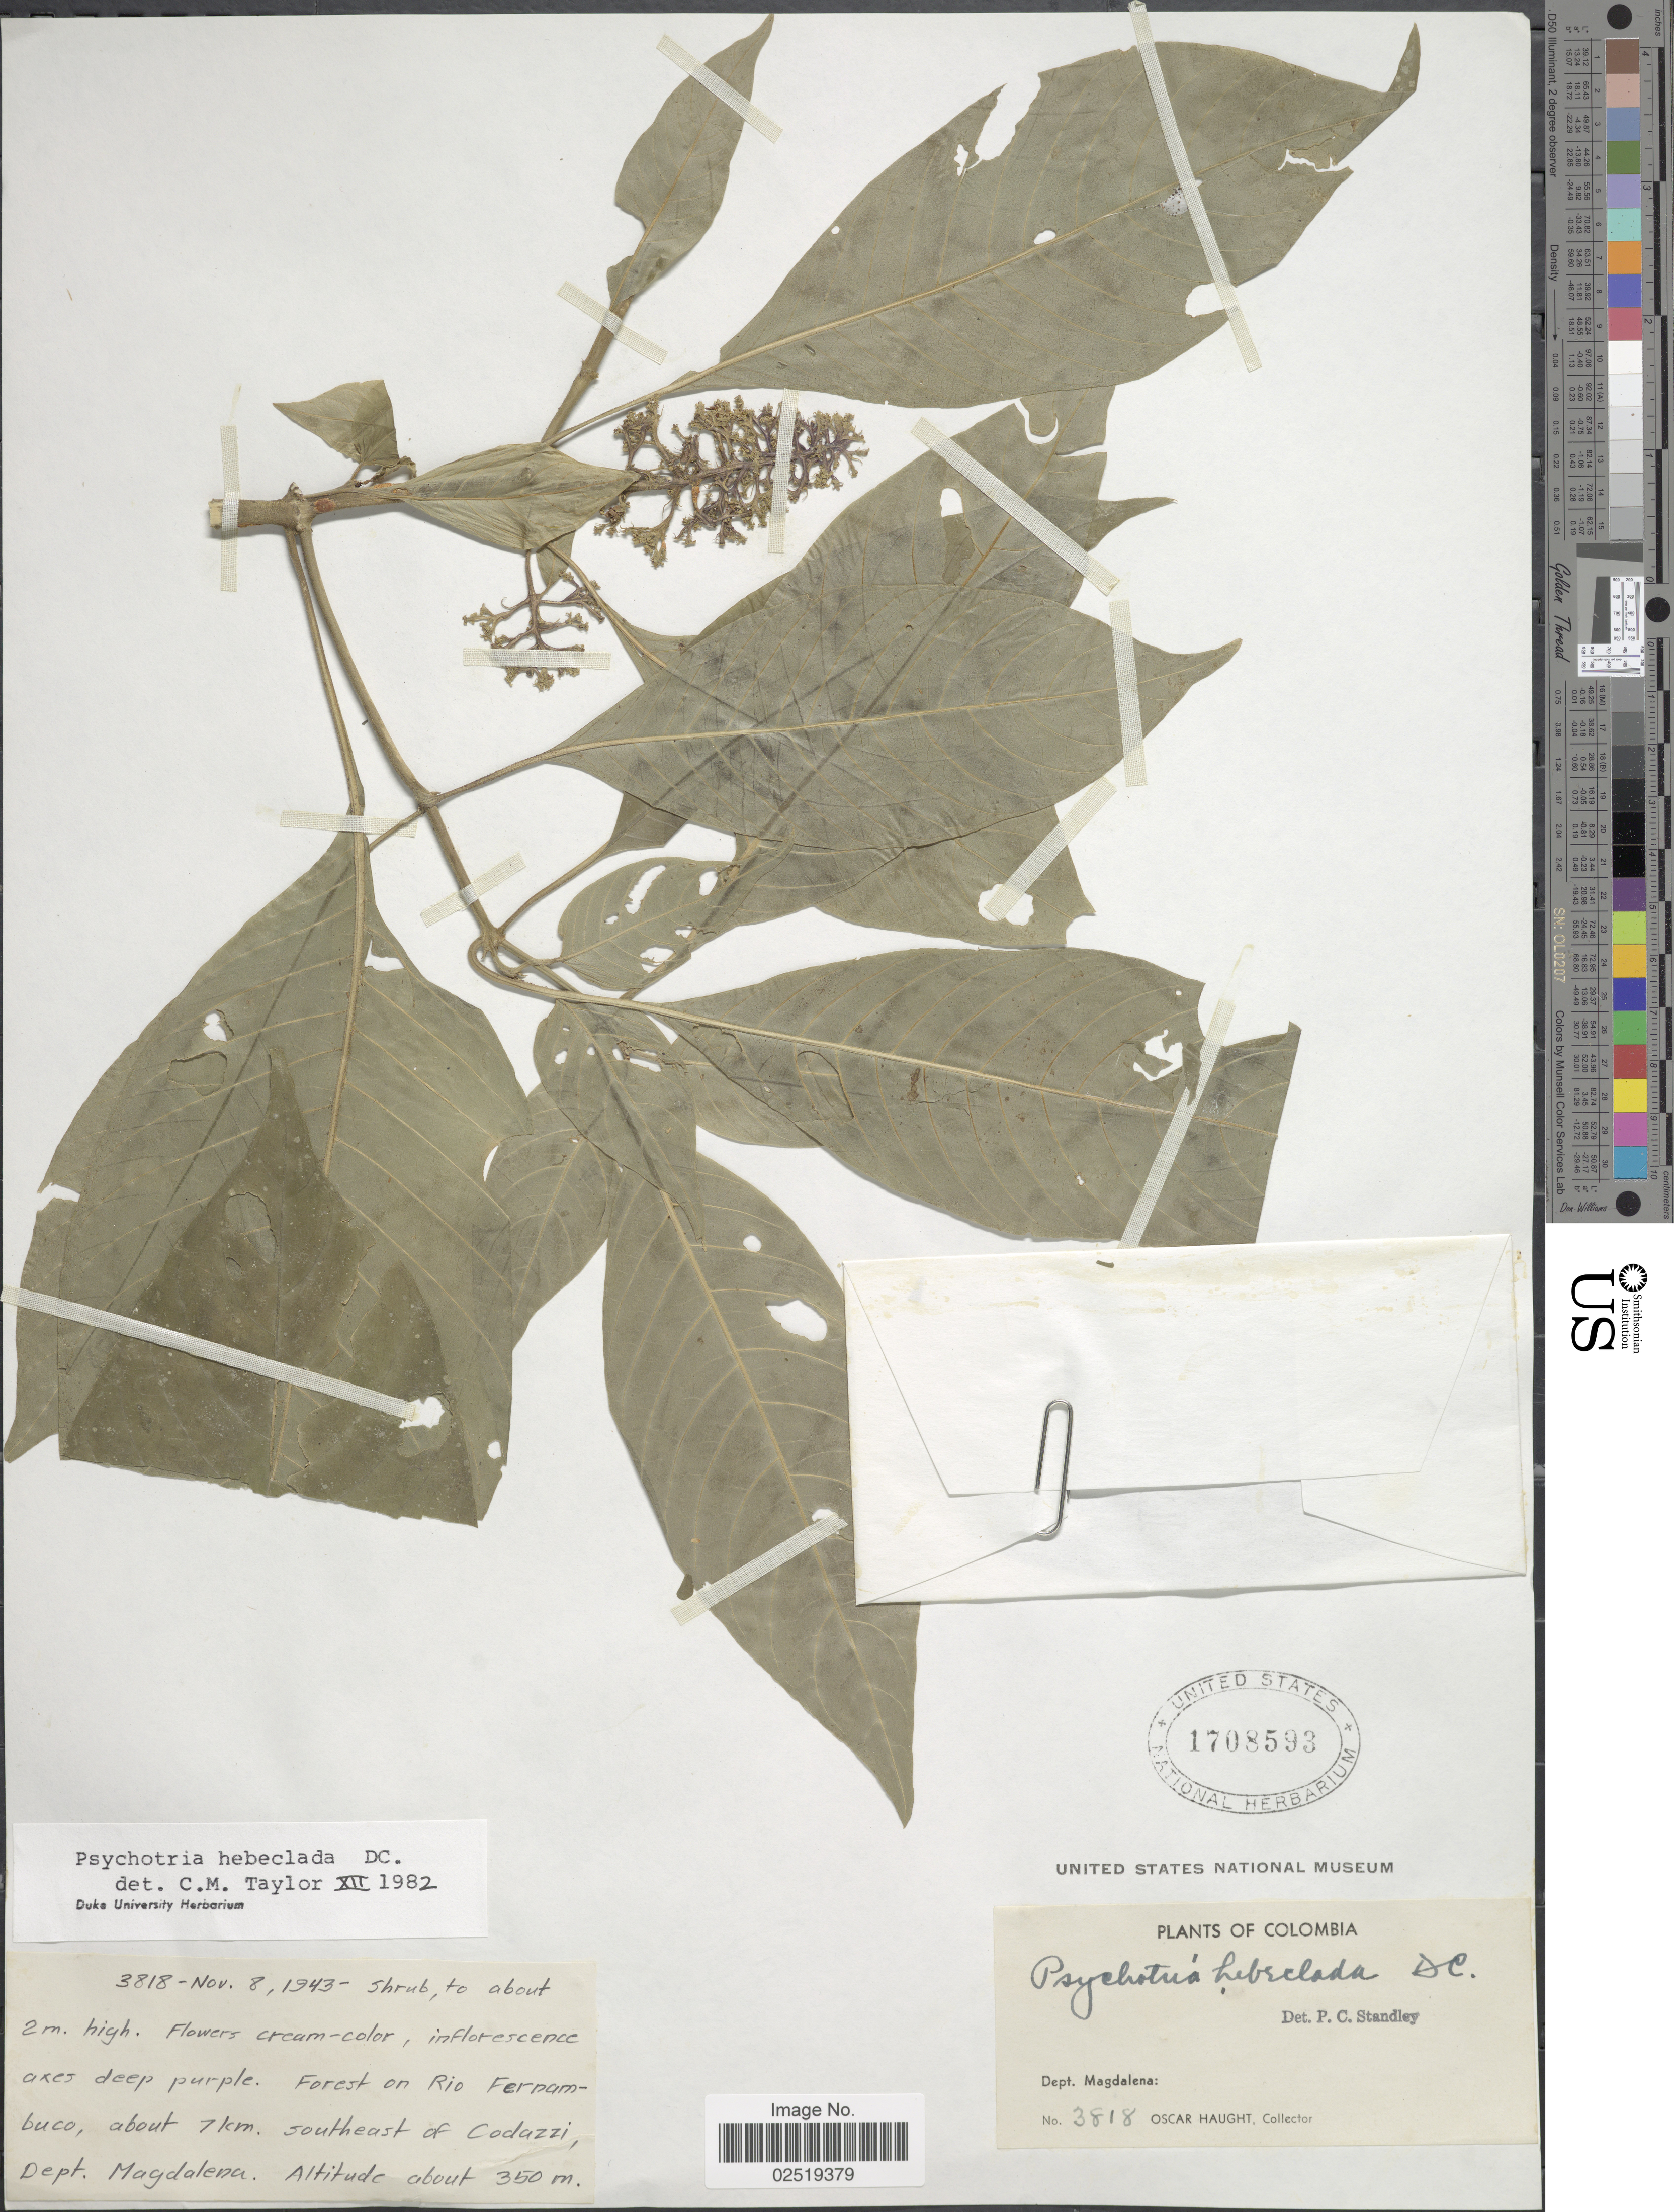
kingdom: Plantae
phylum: Tracheophyta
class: Magnoliopsida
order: Gentianales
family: Rubiaceae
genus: Psychotria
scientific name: Psychotria hebeclada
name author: DC.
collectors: O. L. Haught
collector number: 3818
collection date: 1943-11-08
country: Colombia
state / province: Magdalena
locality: Forst on Rio Pernambuco, about 7 km. southeast of Codazzi, Dept. Magdalena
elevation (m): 350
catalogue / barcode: US 1708593